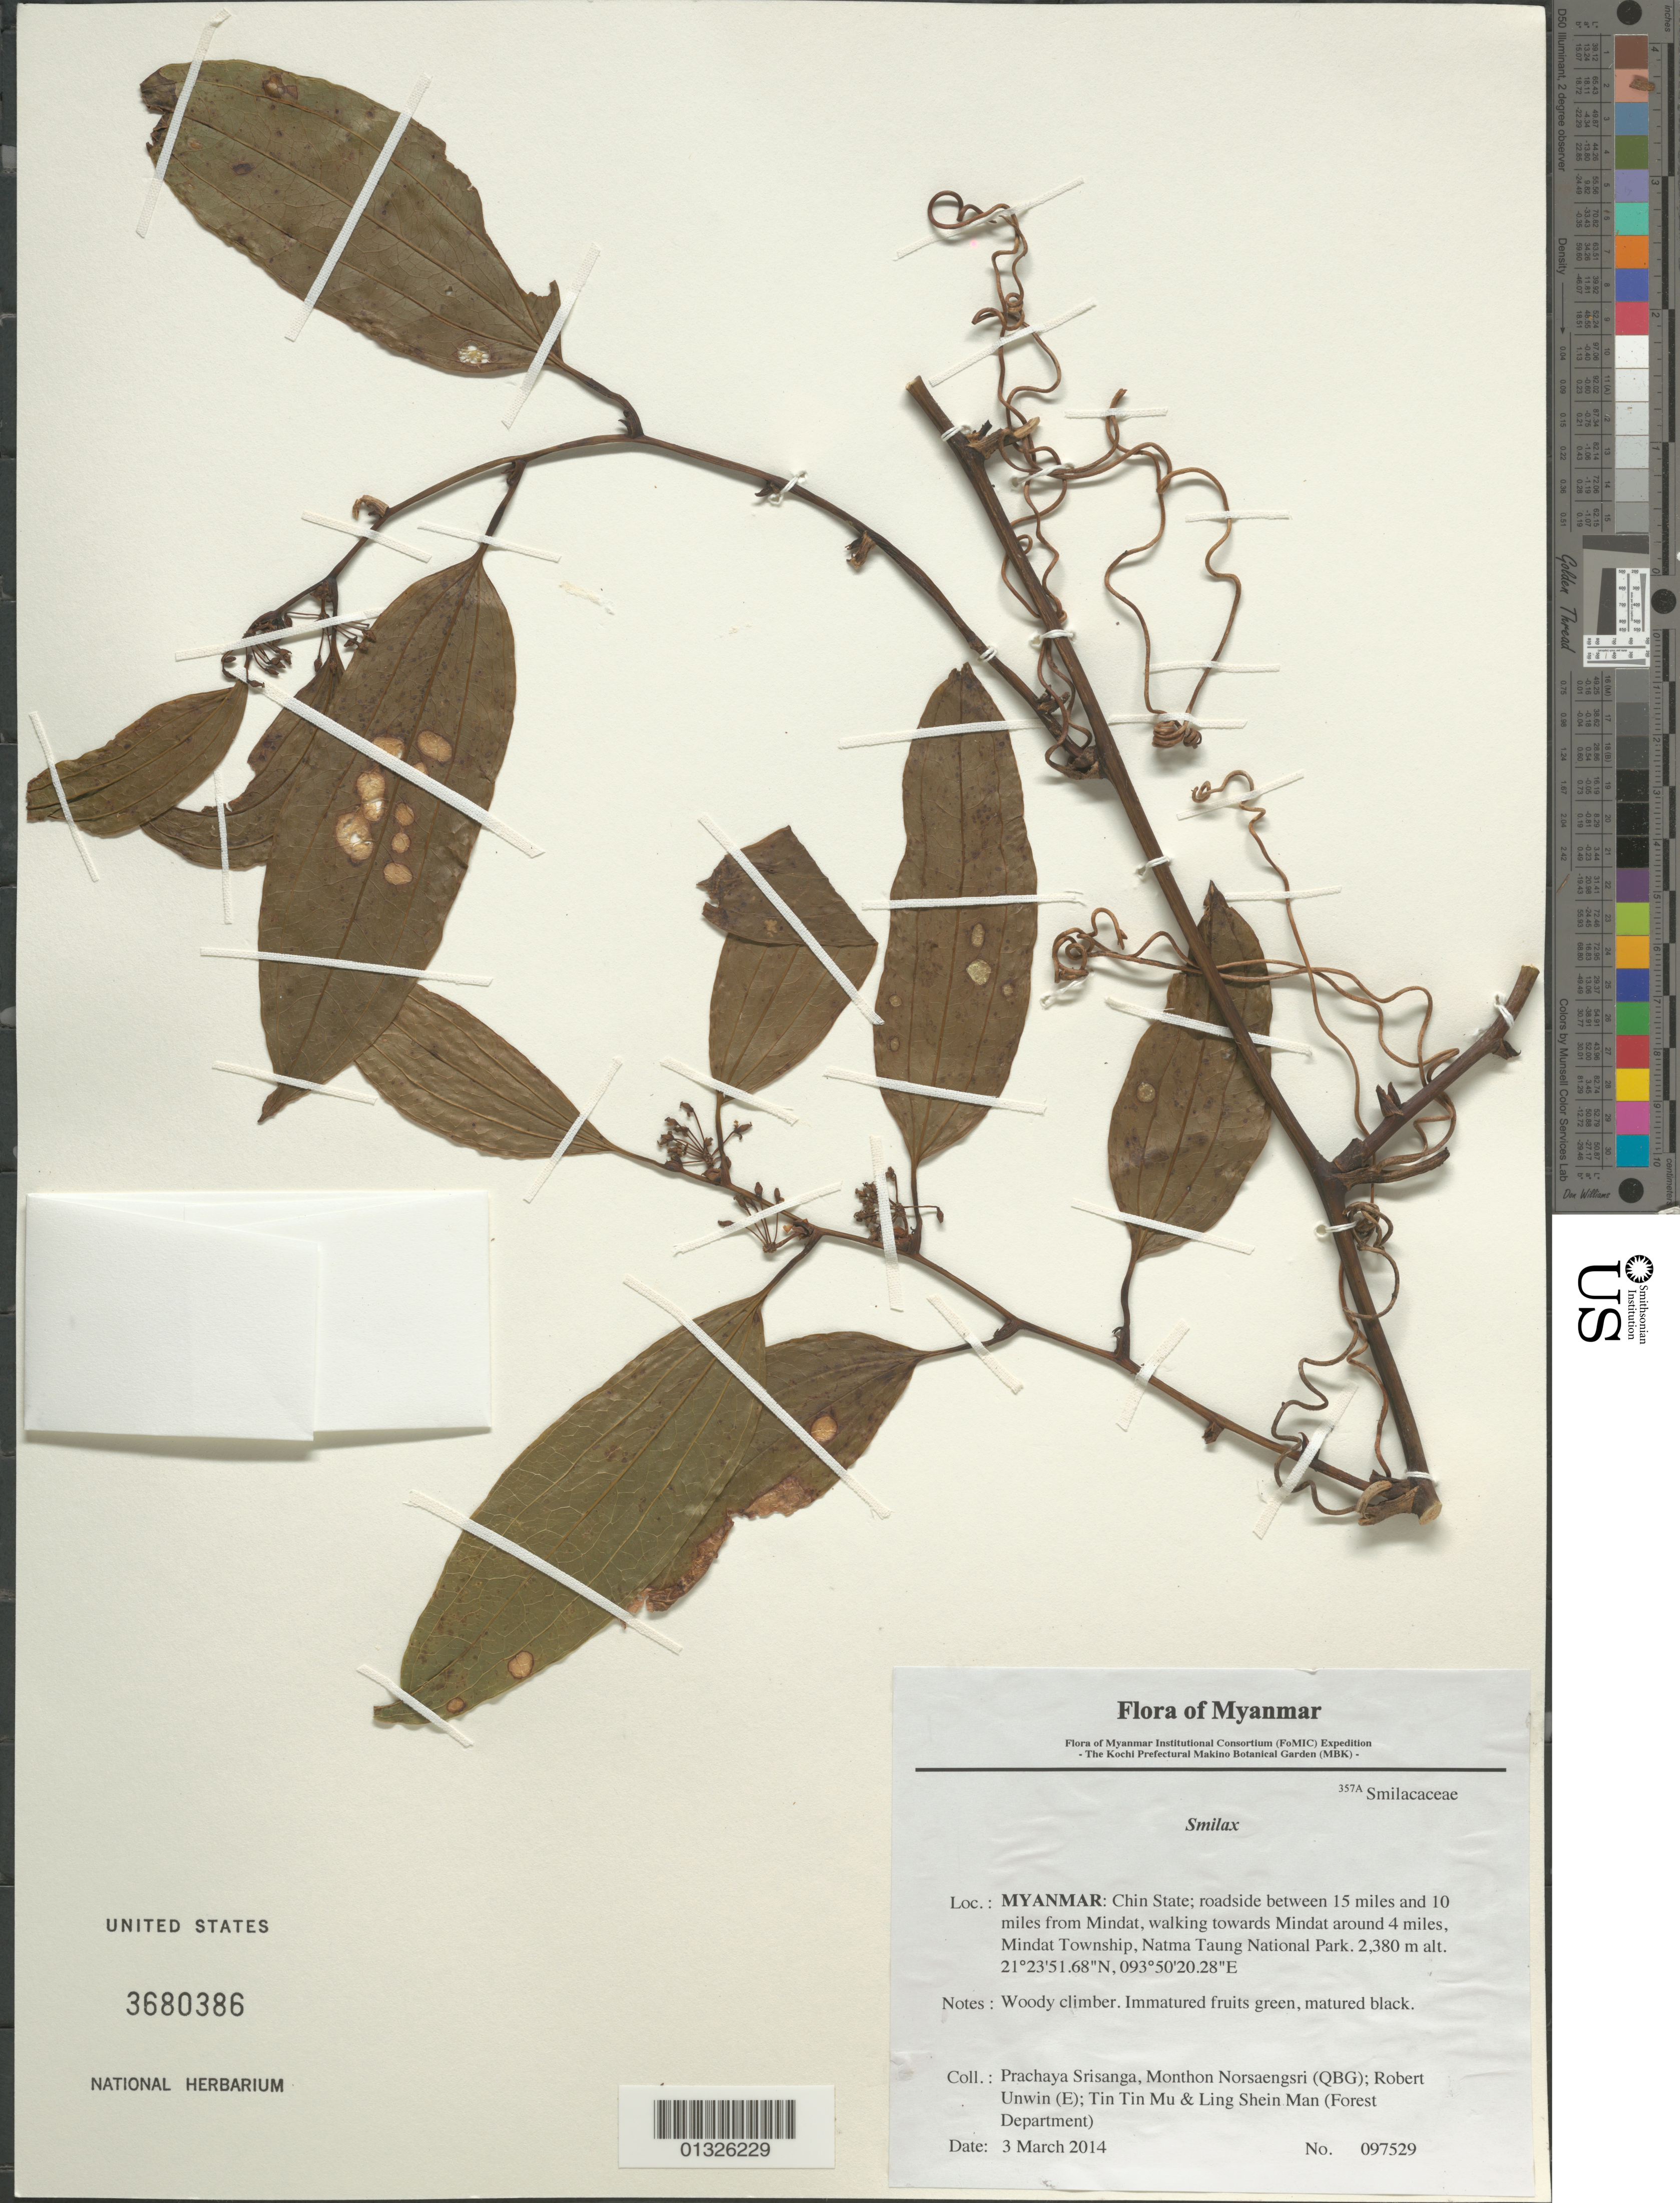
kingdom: Plantae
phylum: Tracheophyta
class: Liliopsida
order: Liliales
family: Smilacaceae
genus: Smilax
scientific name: Smilax sp.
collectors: P. Srisanga, M. Norsaengsri, R. Unwin, Tin Tin Mu & Ling Shein Man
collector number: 97529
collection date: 2014-03-03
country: Myanmar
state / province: Chin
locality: Roadside between 15 miles and 10 miles from Mindat, walking towards Mindat around 4 miles, Mindat Township, Natma Taung National Park.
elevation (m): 2380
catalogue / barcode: US 3680386